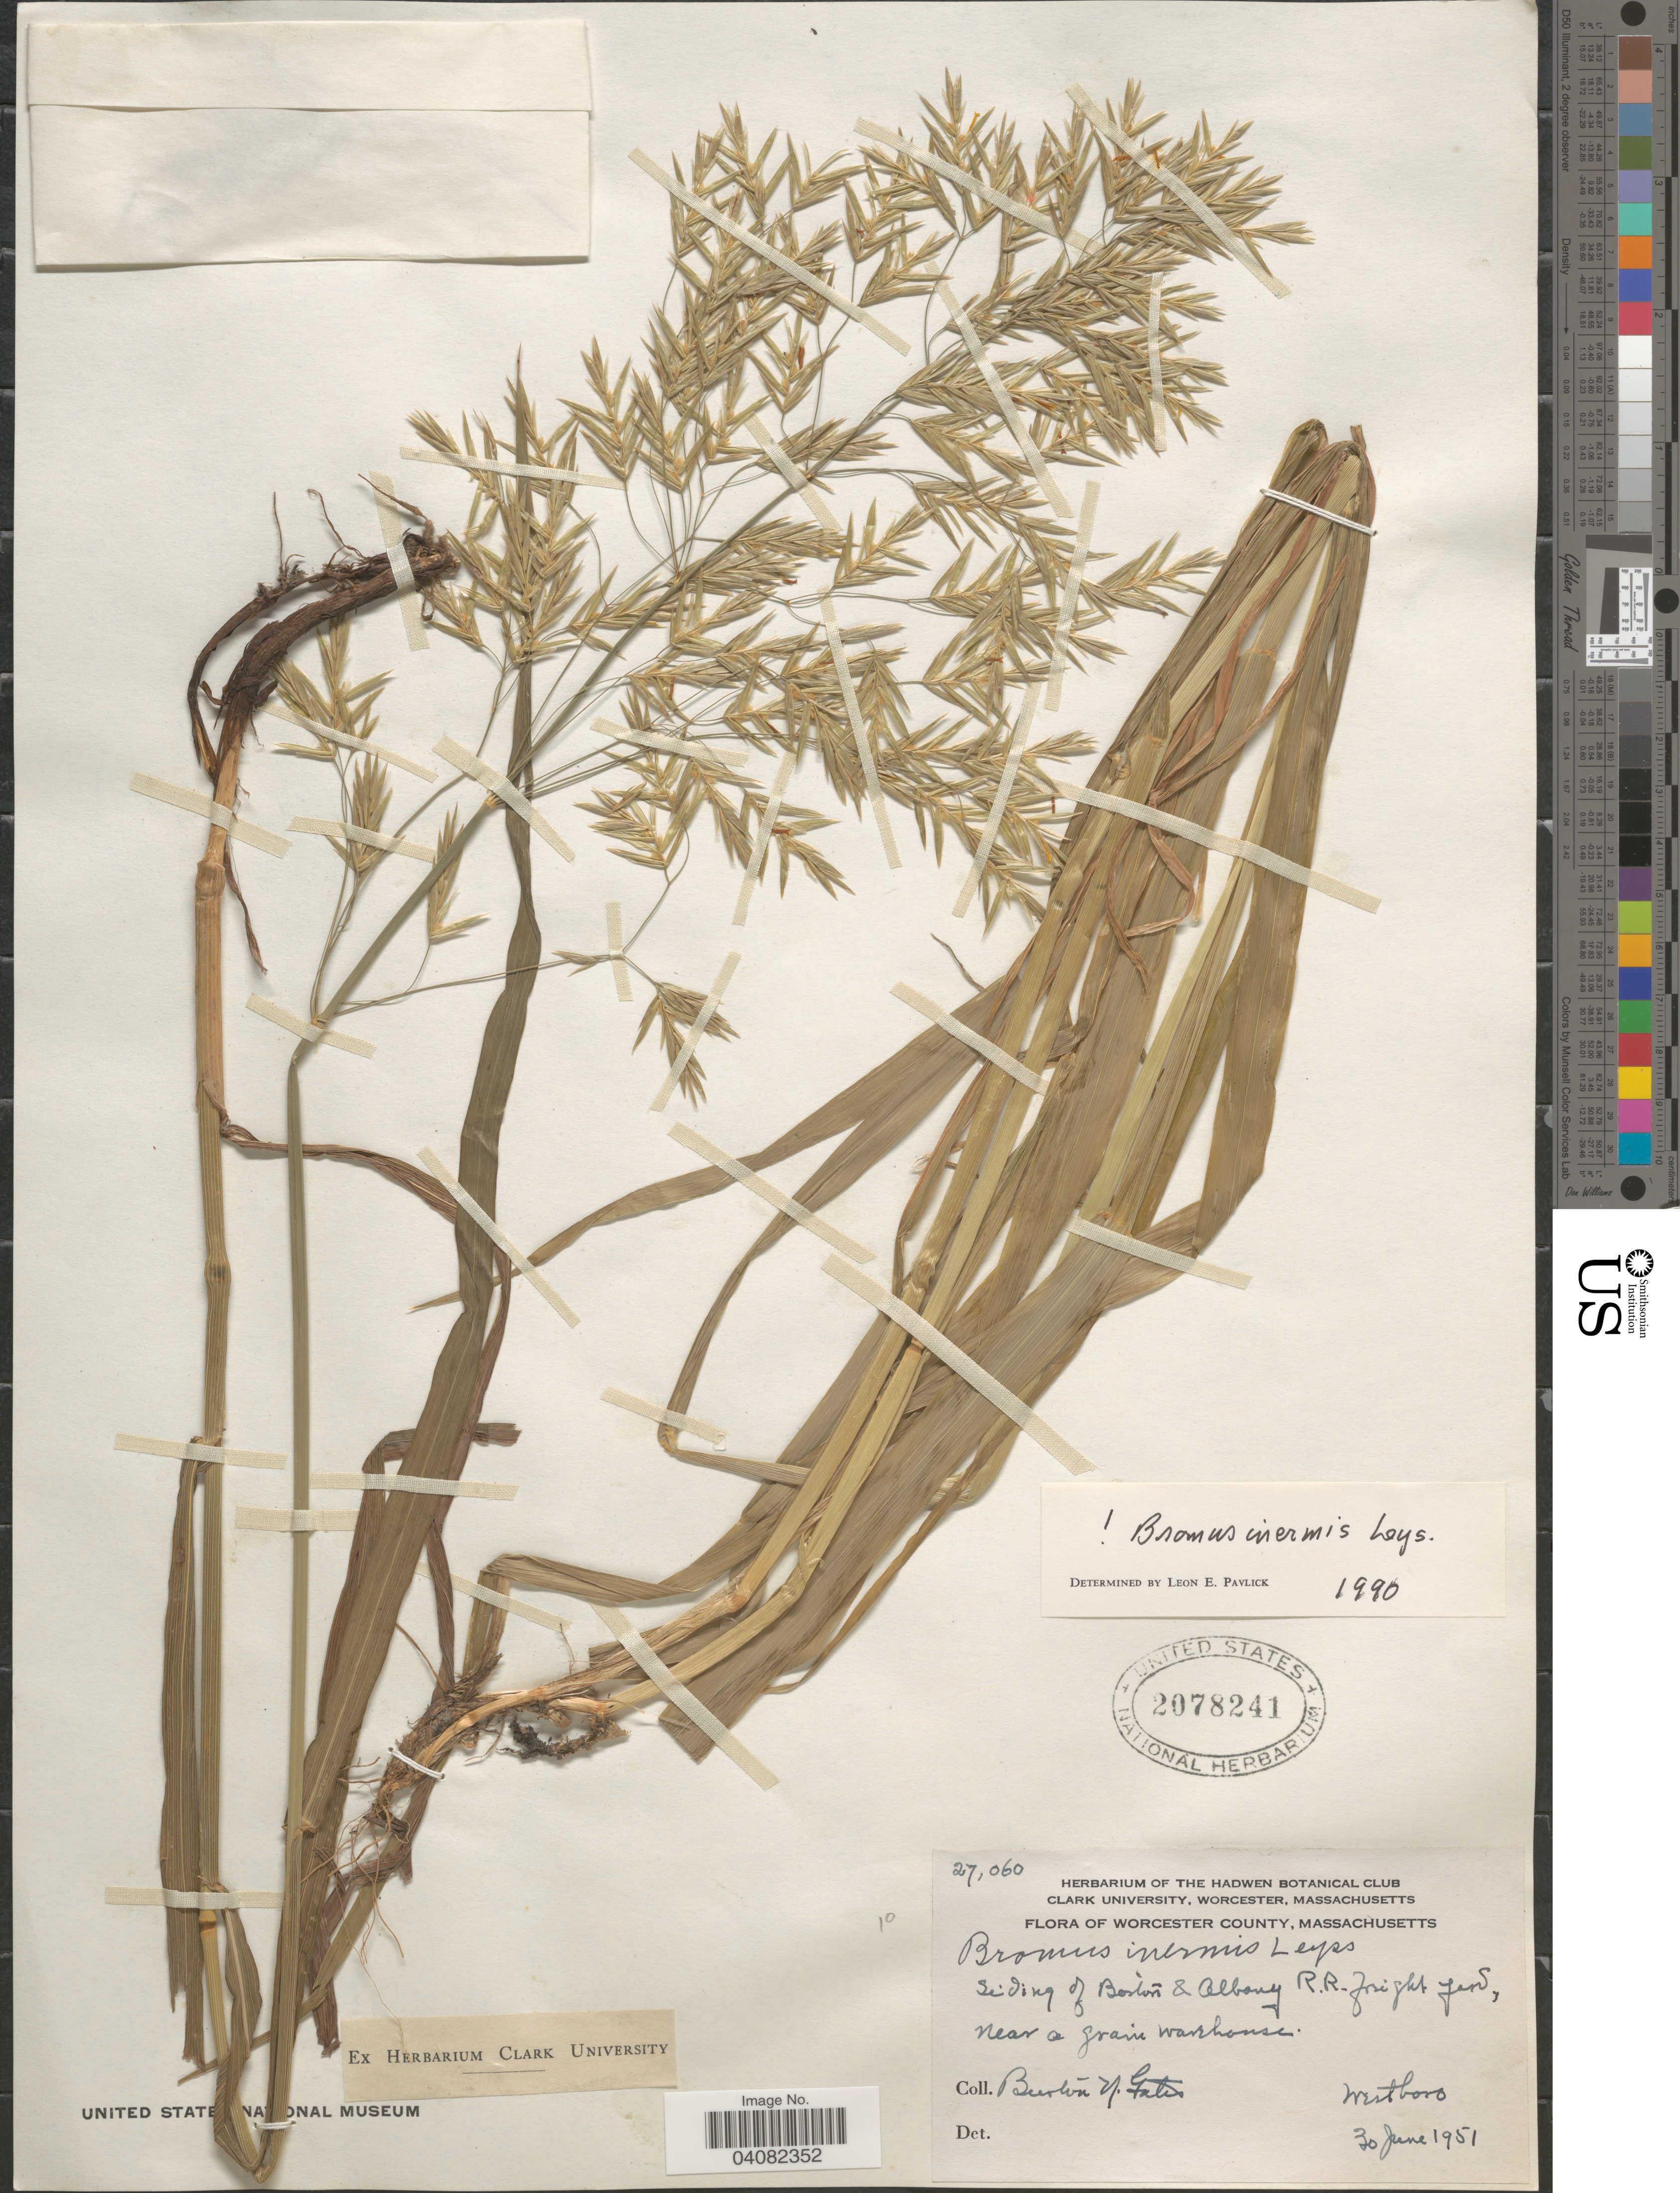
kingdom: Plantae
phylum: Tracheophyta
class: Liliopsida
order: Poales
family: Poaceae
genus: Bromus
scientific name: Bromus inermis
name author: Leyss.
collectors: B. N. Gates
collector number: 27060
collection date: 1951-06-30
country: United States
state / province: Massachusetts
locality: Worcester County. Siding of Boston & Albany R.R. freight yard, near a grain warehouse. Westboro.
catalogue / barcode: US 2078241